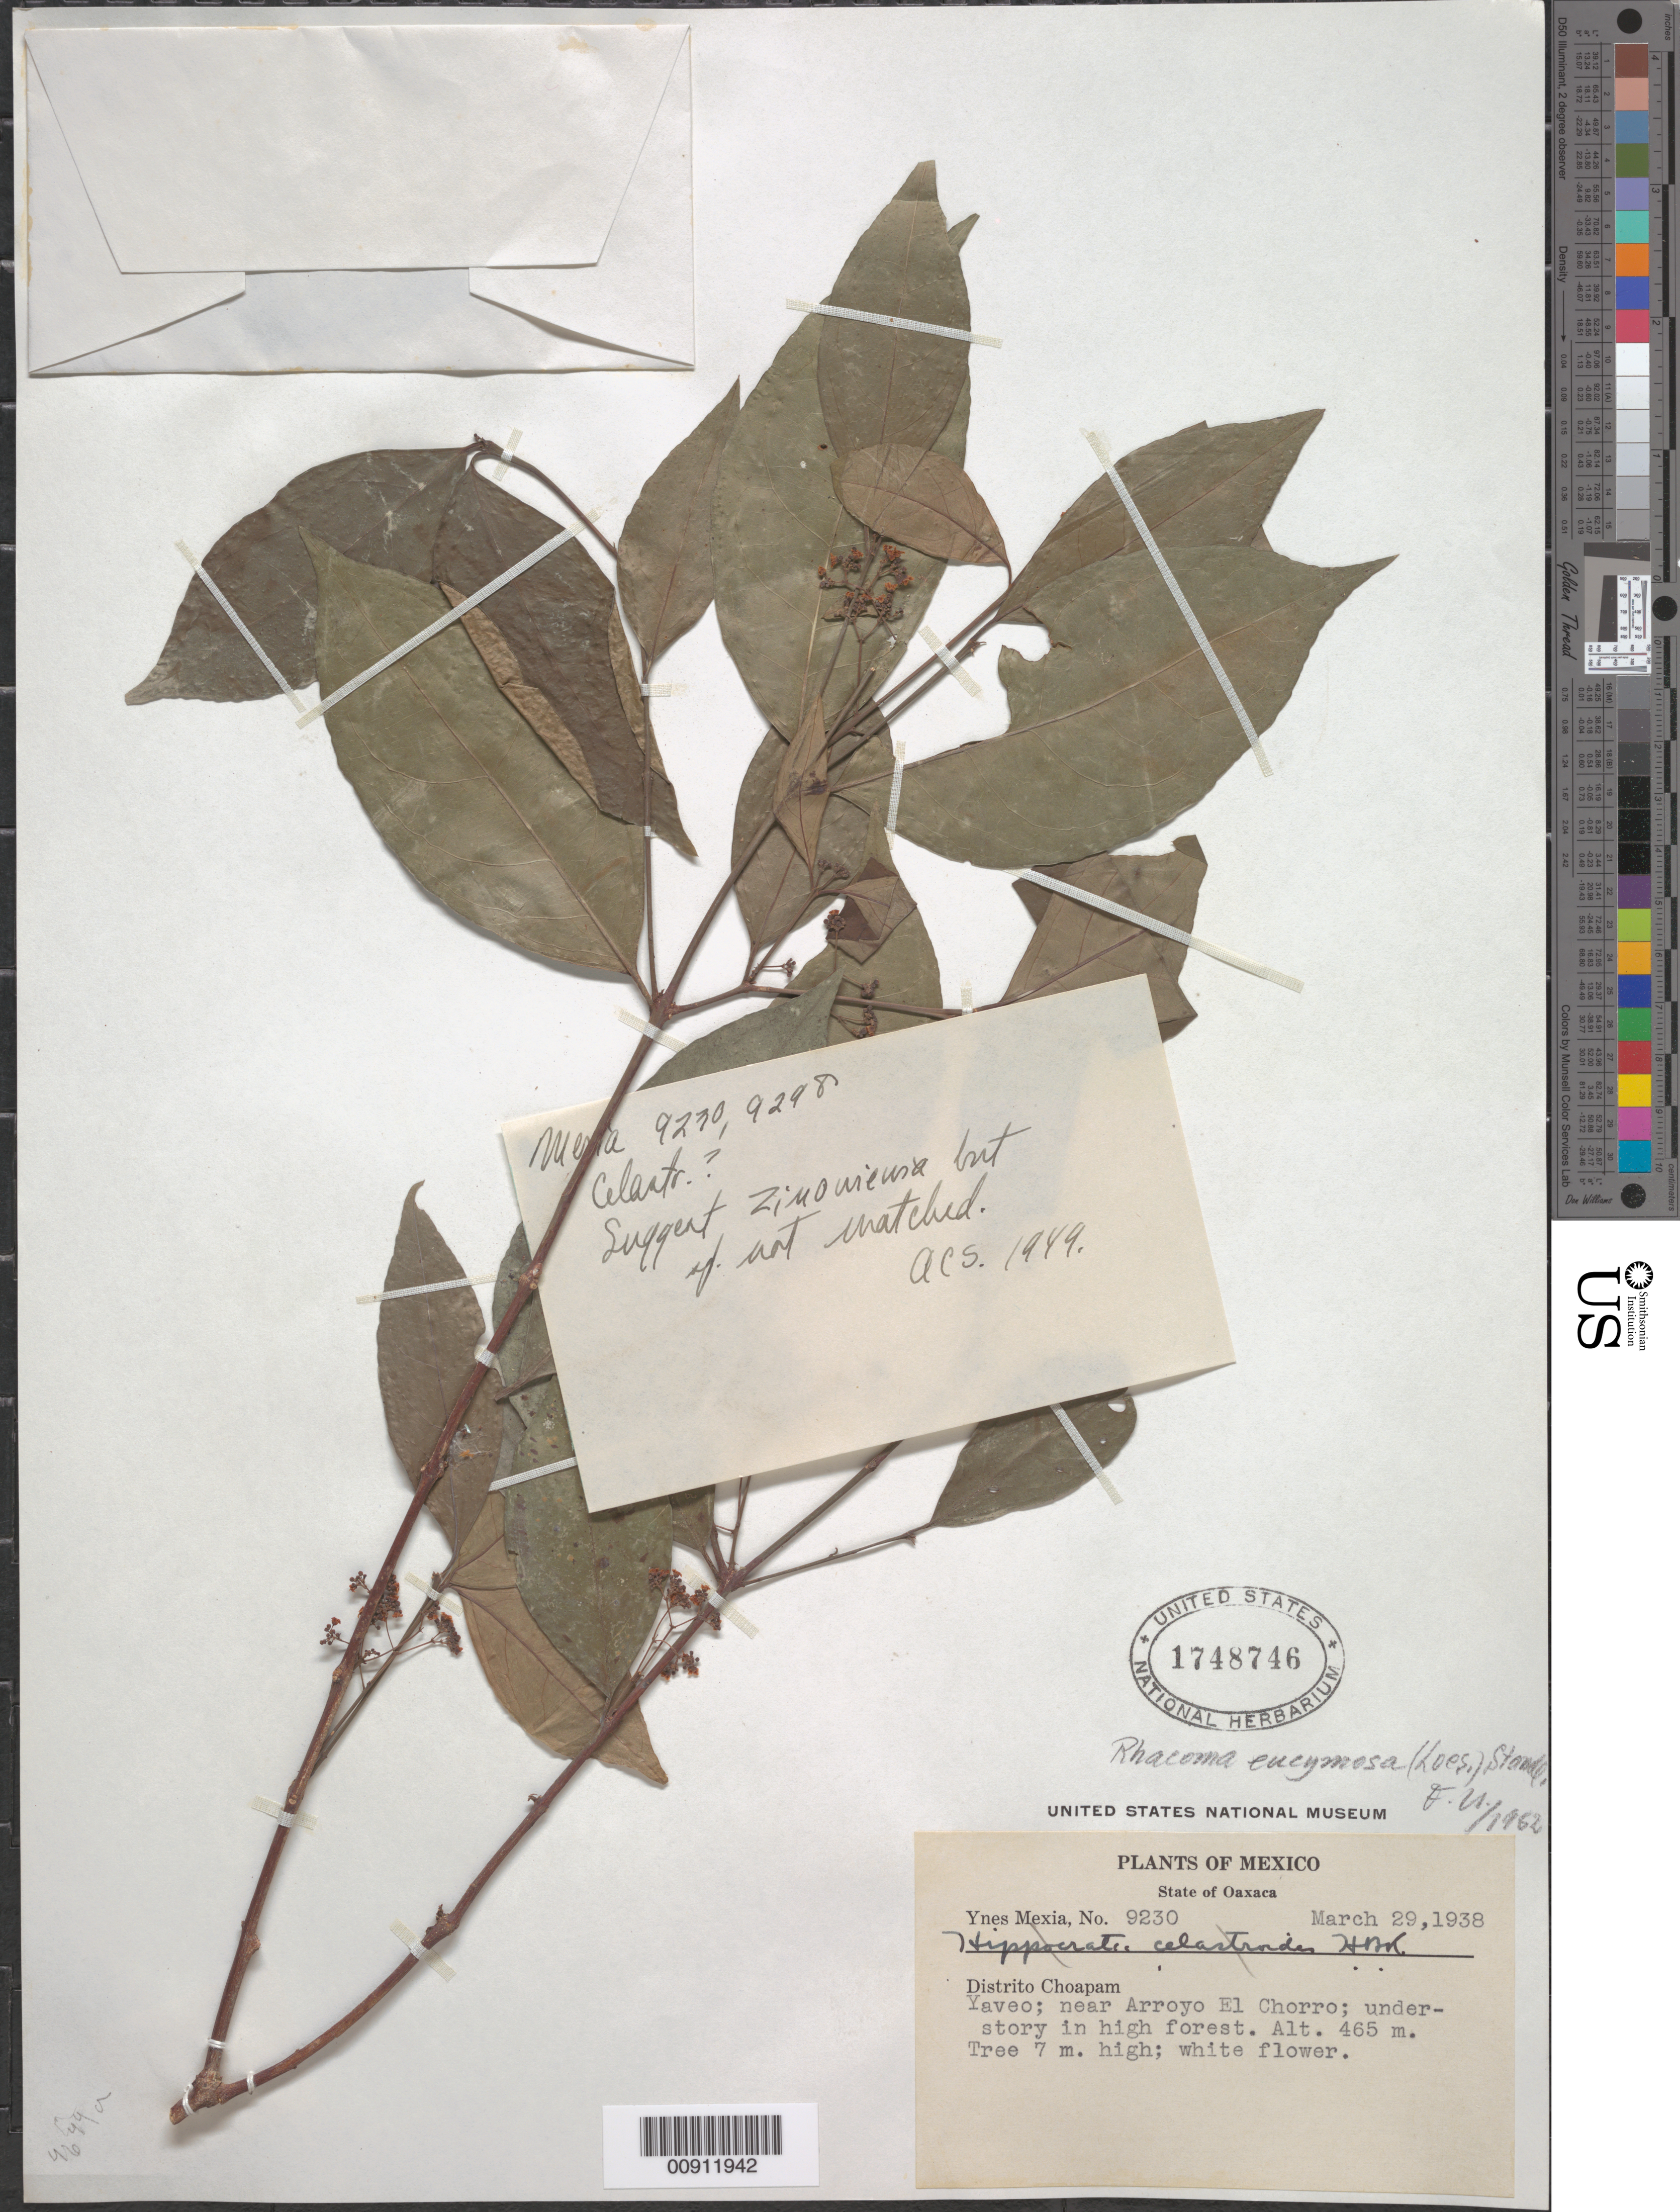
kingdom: Plantae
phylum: Tracheophyta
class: Magnoliopsida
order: Celastrales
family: Celastraceae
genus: Crossopetalum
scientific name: Crossopetalum parviflorum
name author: L.O. Williams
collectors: Y. Mexia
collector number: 9230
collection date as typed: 29 Mar 1938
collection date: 1938-03-29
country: Mexico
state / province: Oaxaca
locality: State of Oaxaca: Distrito Choapam: Yaveo; near Arroyo El Chorro.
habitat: Understory in high forest.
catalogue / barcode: US 1748746